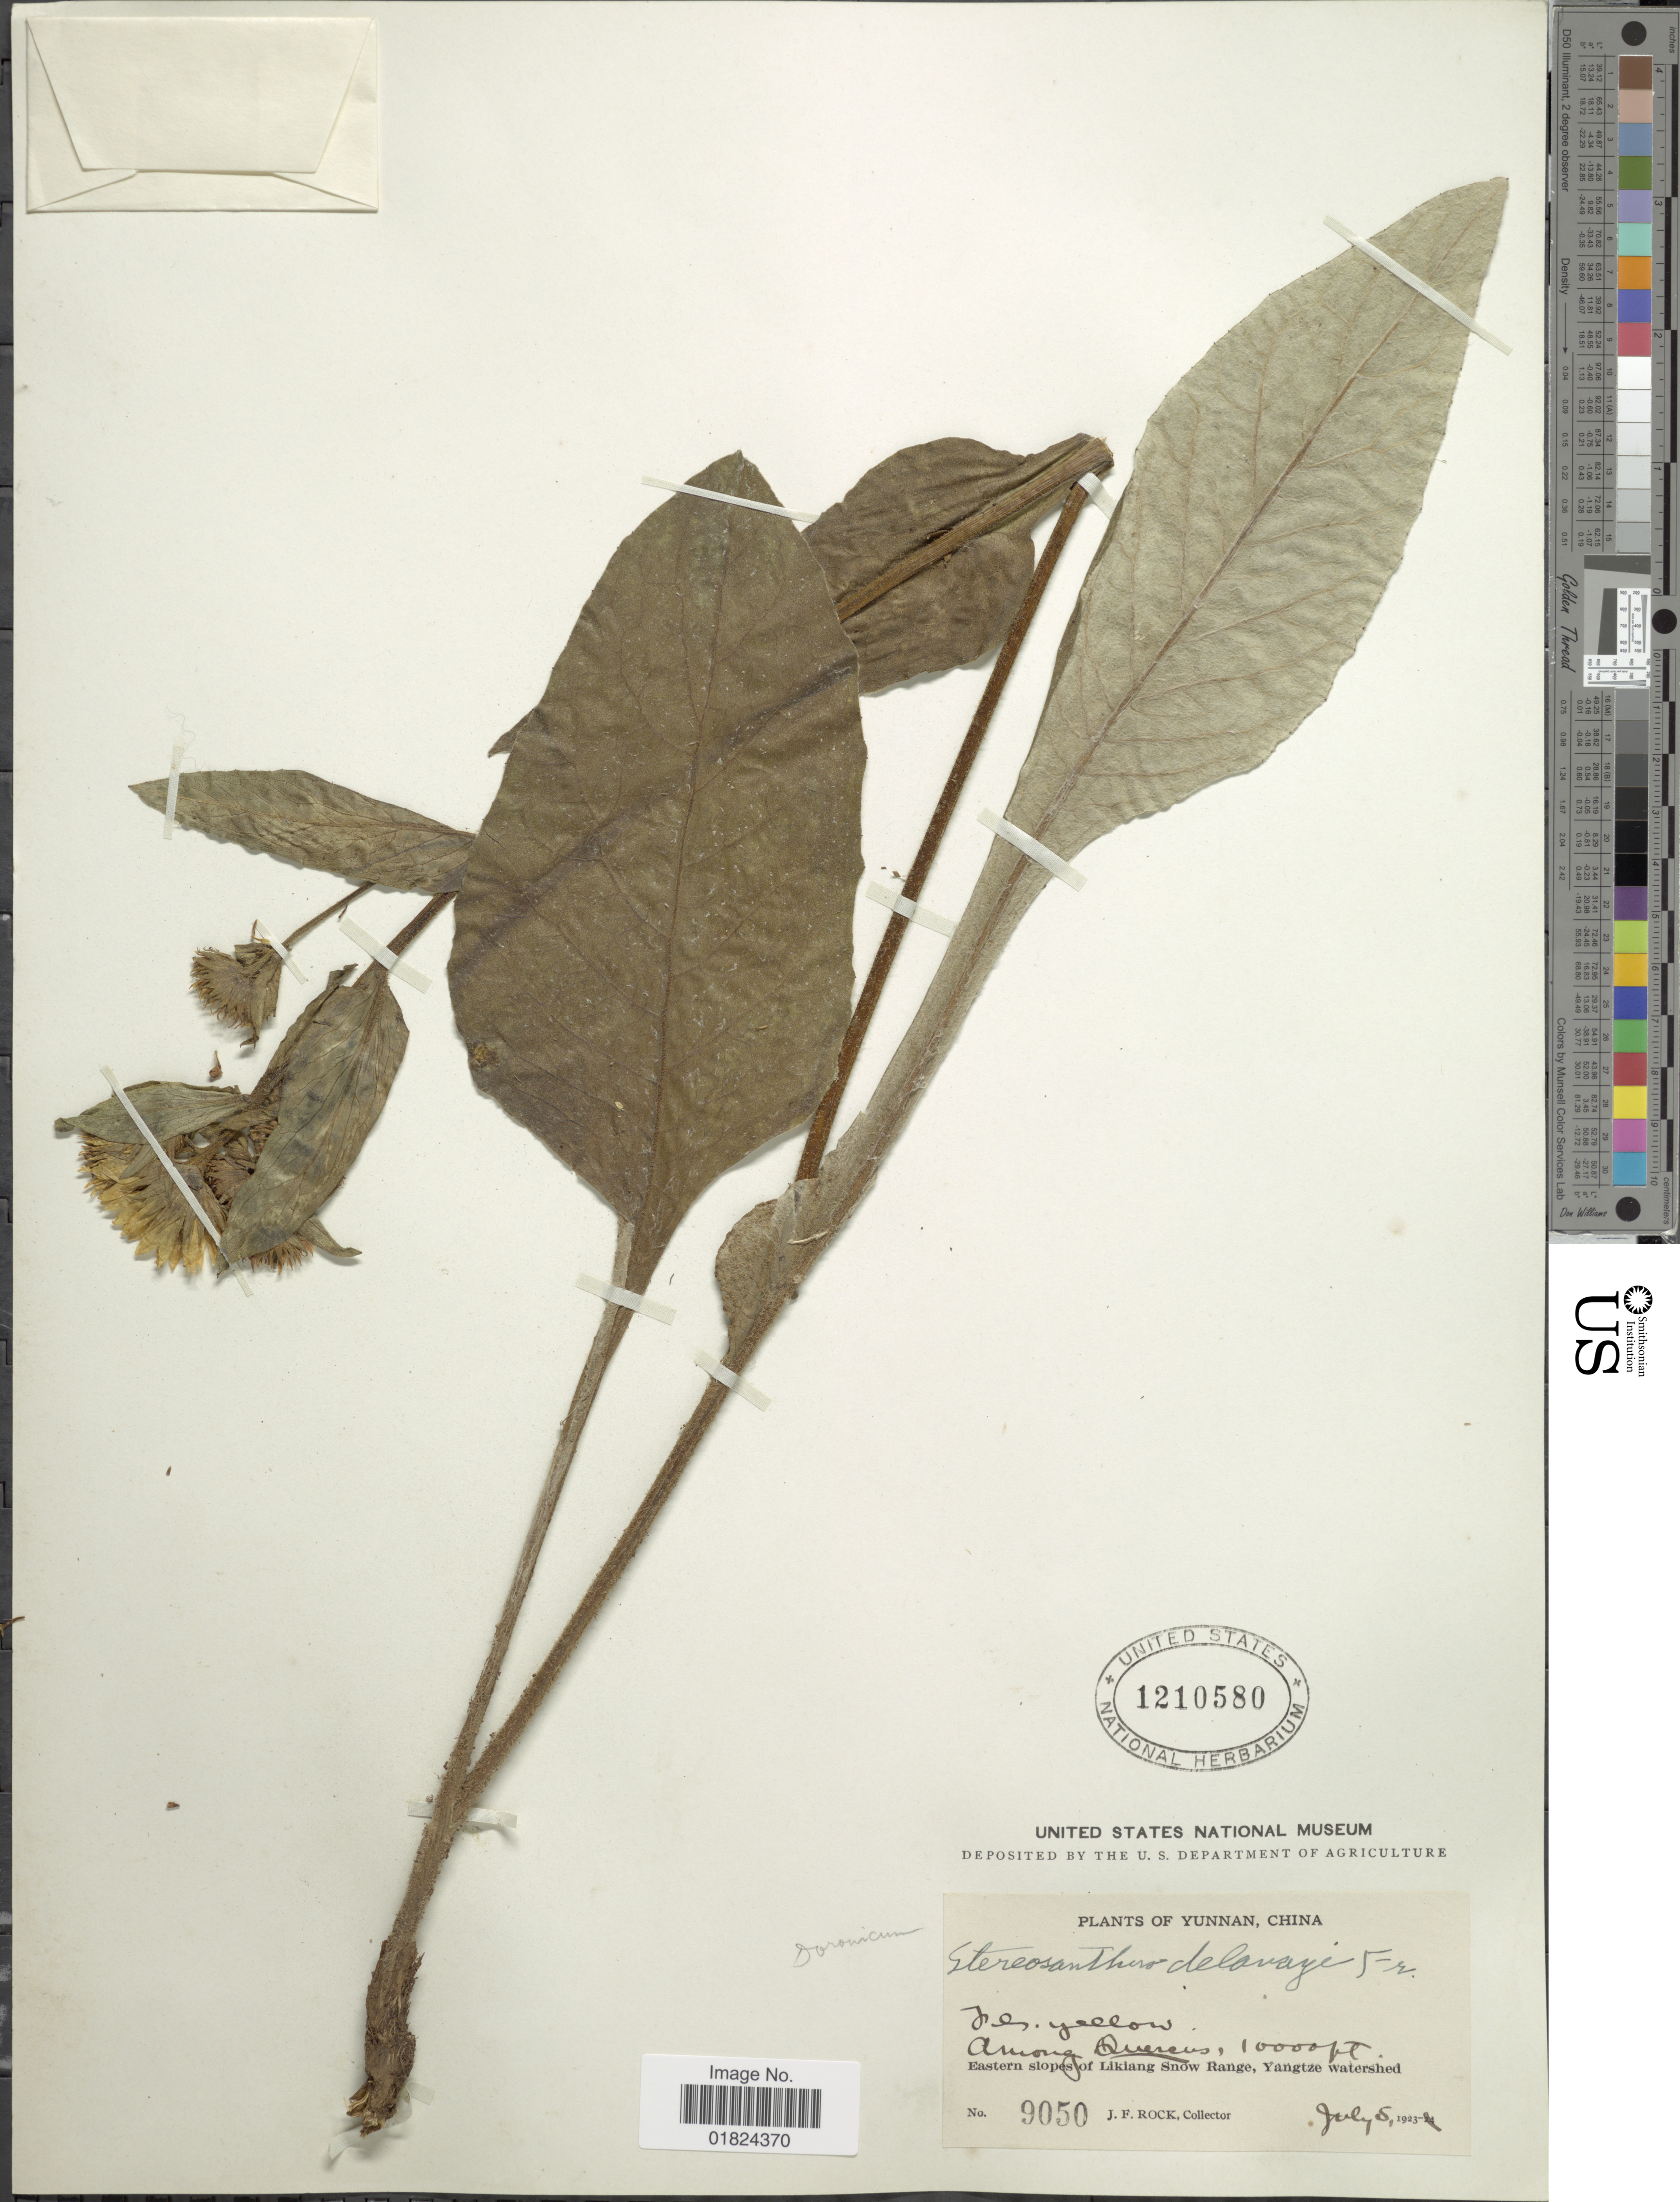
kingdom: Plantae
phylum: Tracheophyta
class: Magnoliopsida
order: Asterales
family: Asteraceae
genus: Stereosanthus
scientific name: Stereosanthus delavayi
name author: Fr. & Steetz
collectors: J. Rock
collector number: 9050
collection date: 1923-07-05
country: China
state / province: Yunnan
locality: Among Quercus, eastern slopes of Likiang Snow Range, Yangtze watershed.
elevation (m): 3048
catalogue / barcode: US 1210580